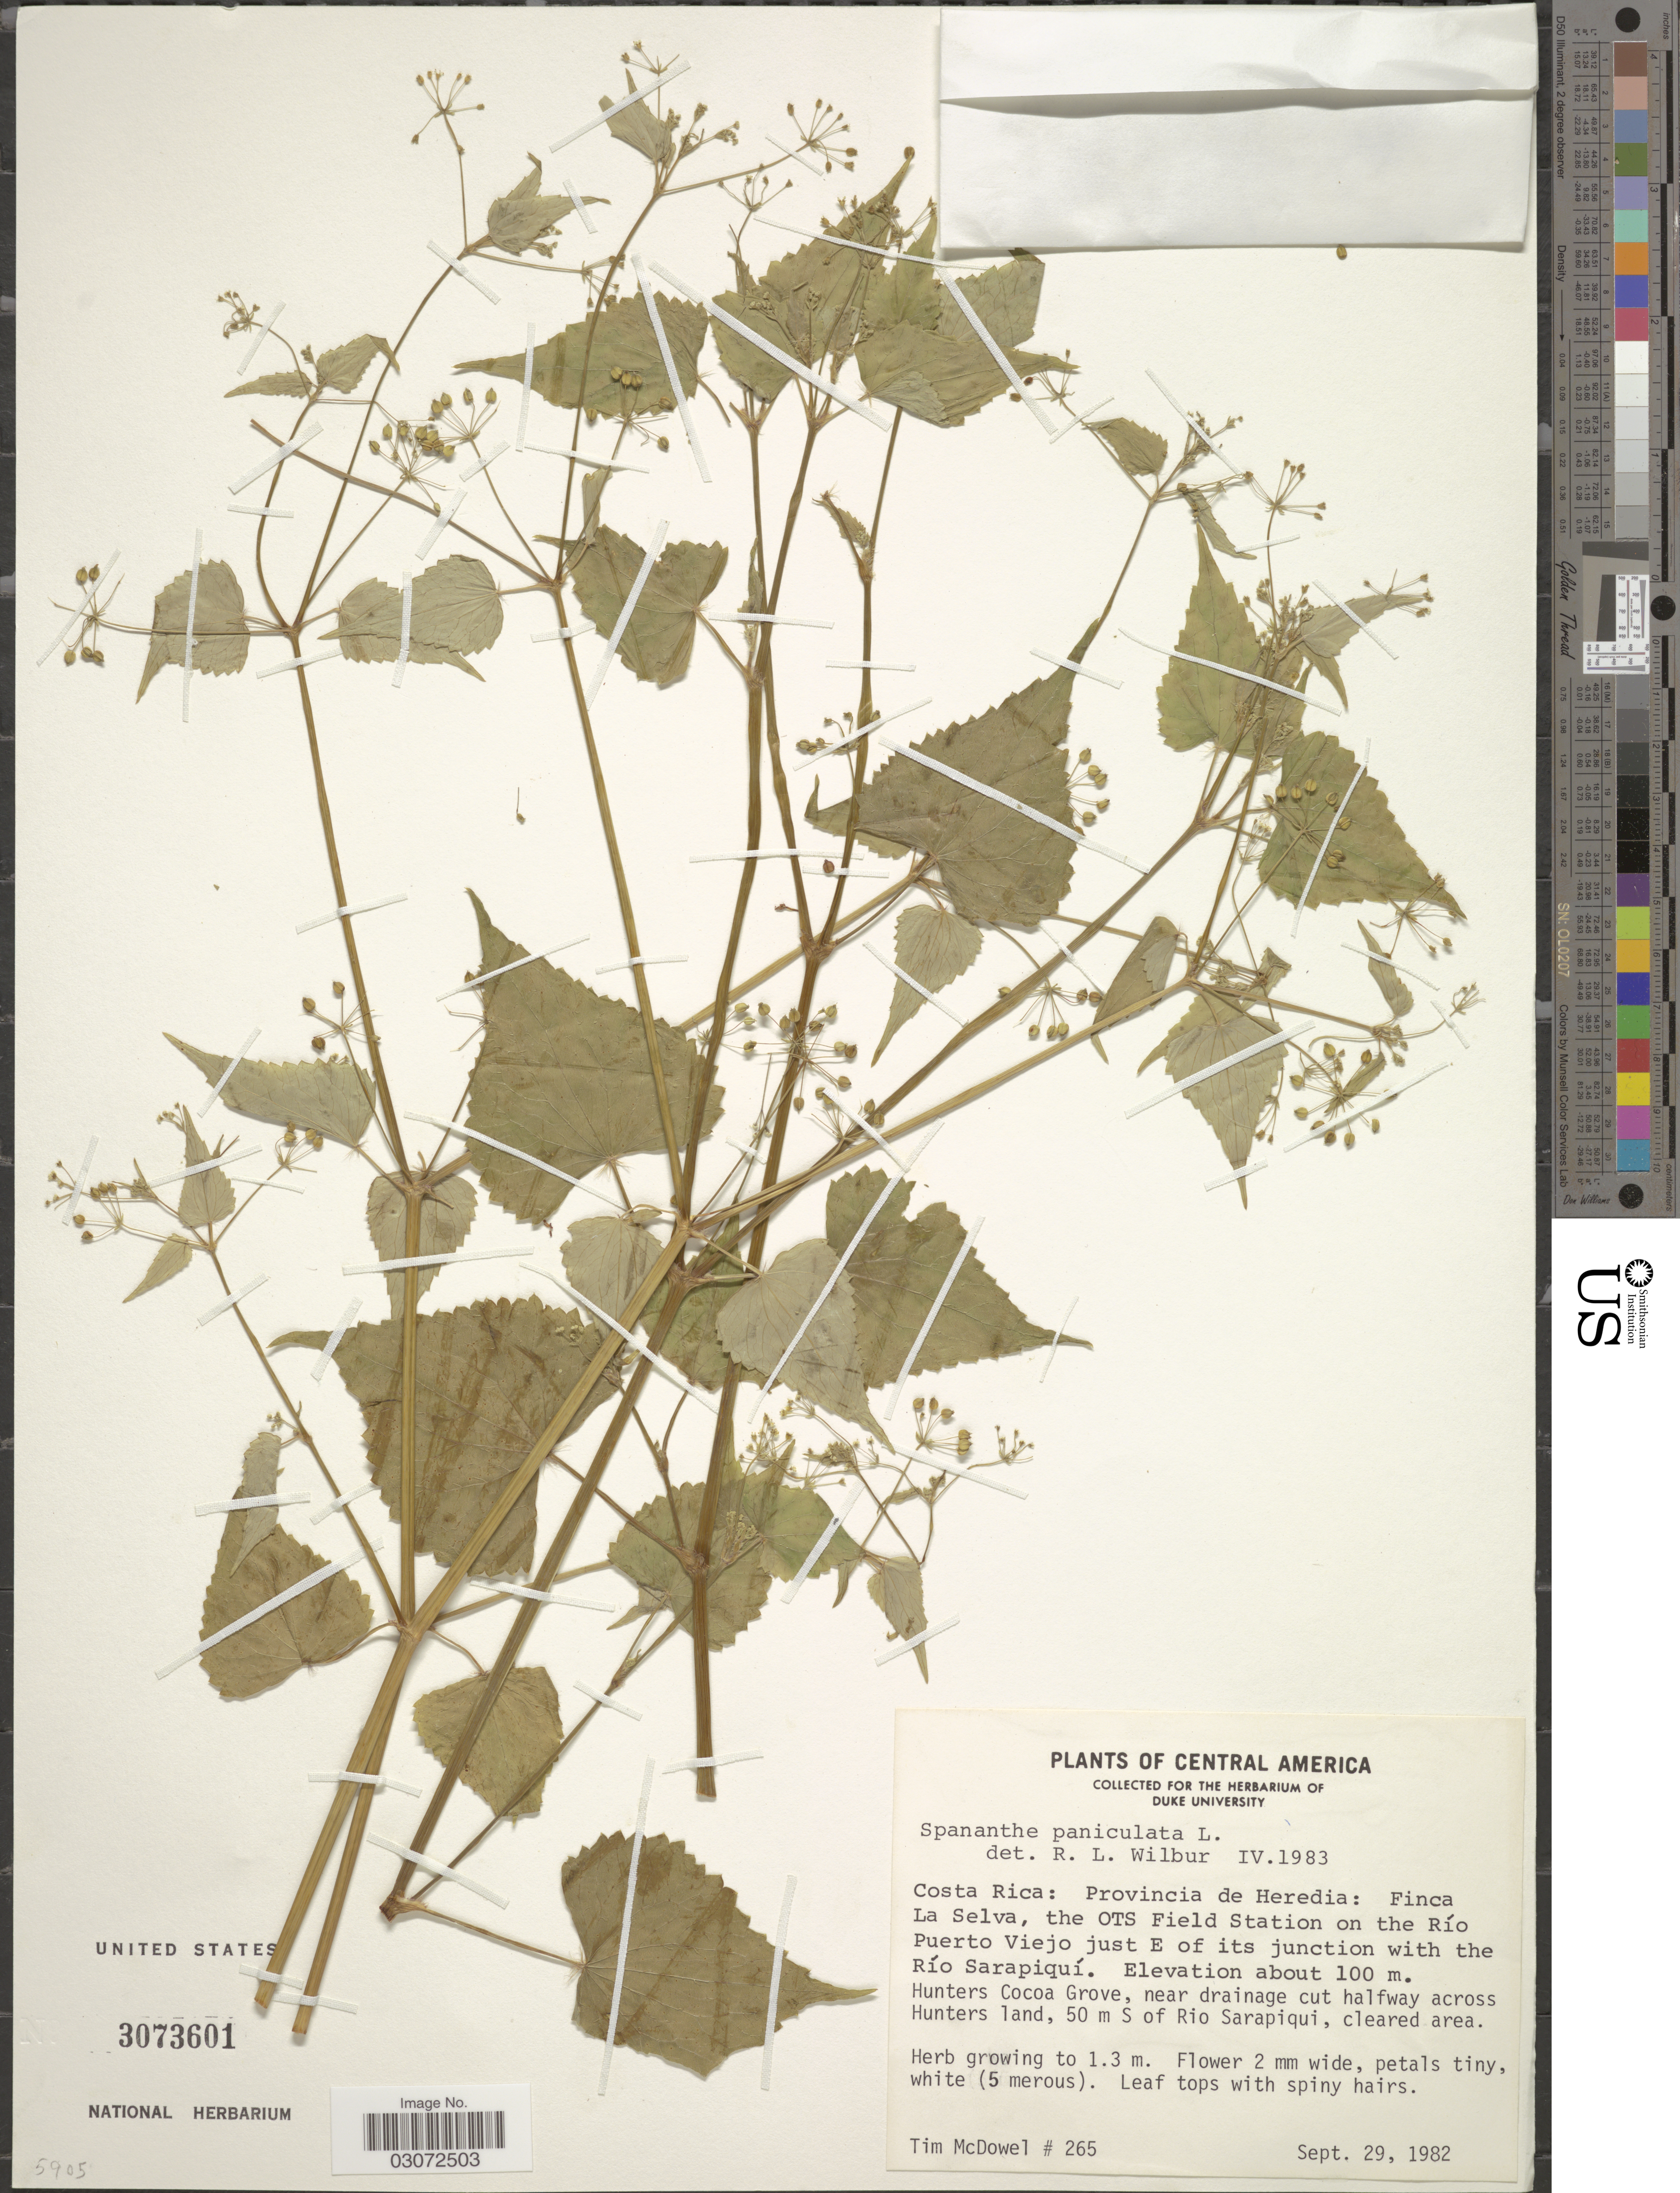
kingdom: Plantae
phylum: Tracheophyta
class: Magnoliopsida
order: Apiales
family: Apiaceae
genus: Spananthe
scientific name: Spananthe paniculata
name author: Jacq.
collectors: T. McDowell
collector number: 265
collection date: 1982-09-29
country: Costa Rica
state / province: Heredia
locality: Finca La Selva, the OTS Field Station on the Río Puerto Viejo just E of its junction with the Río Sarapiquí. Hunters Cocoa Grove, near drainage cut halfway across Hunters land, 50 m S of Rio Sarapiqui, cleared area.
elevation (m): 100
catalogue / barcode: US 3073601